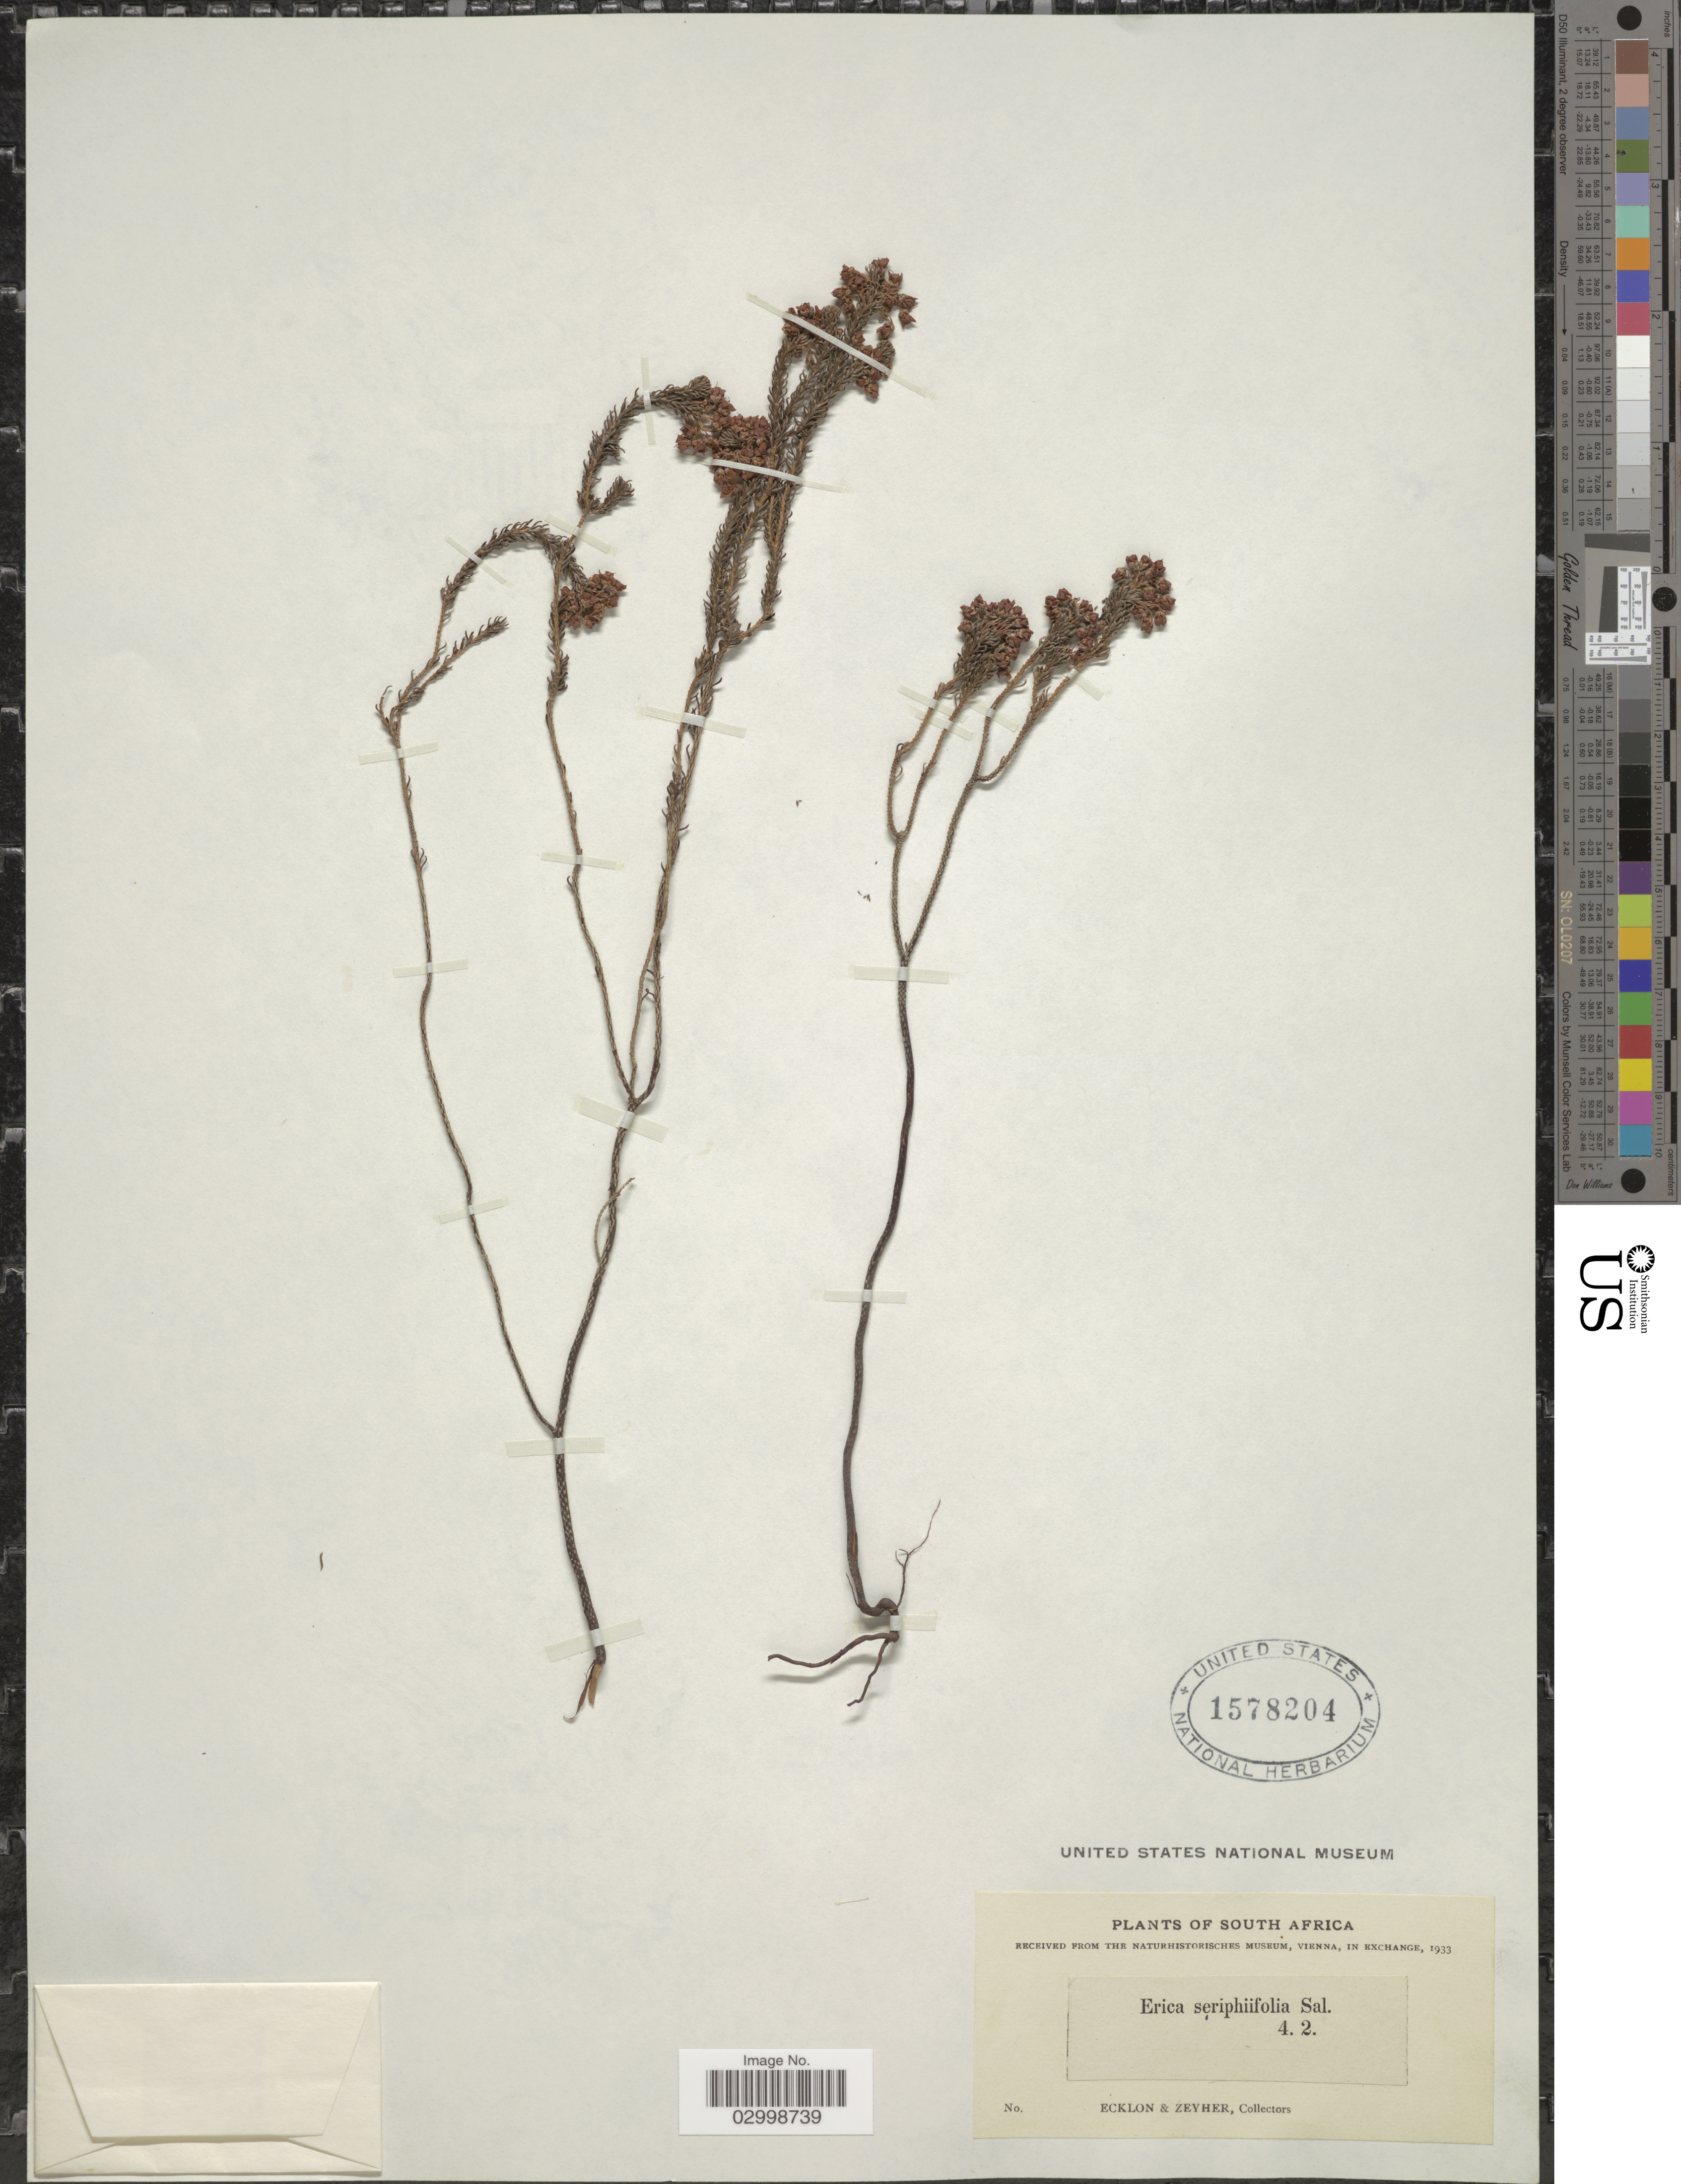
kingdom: Plantae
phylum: Tracheophyta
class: Magnoliopsida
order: Ericales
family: Ericaceae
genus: Erica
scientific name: Erica seriphiifolia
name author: Salisb.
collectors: -. Ecklon & -. Zeyher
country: South Africa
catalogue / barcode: US 1578204